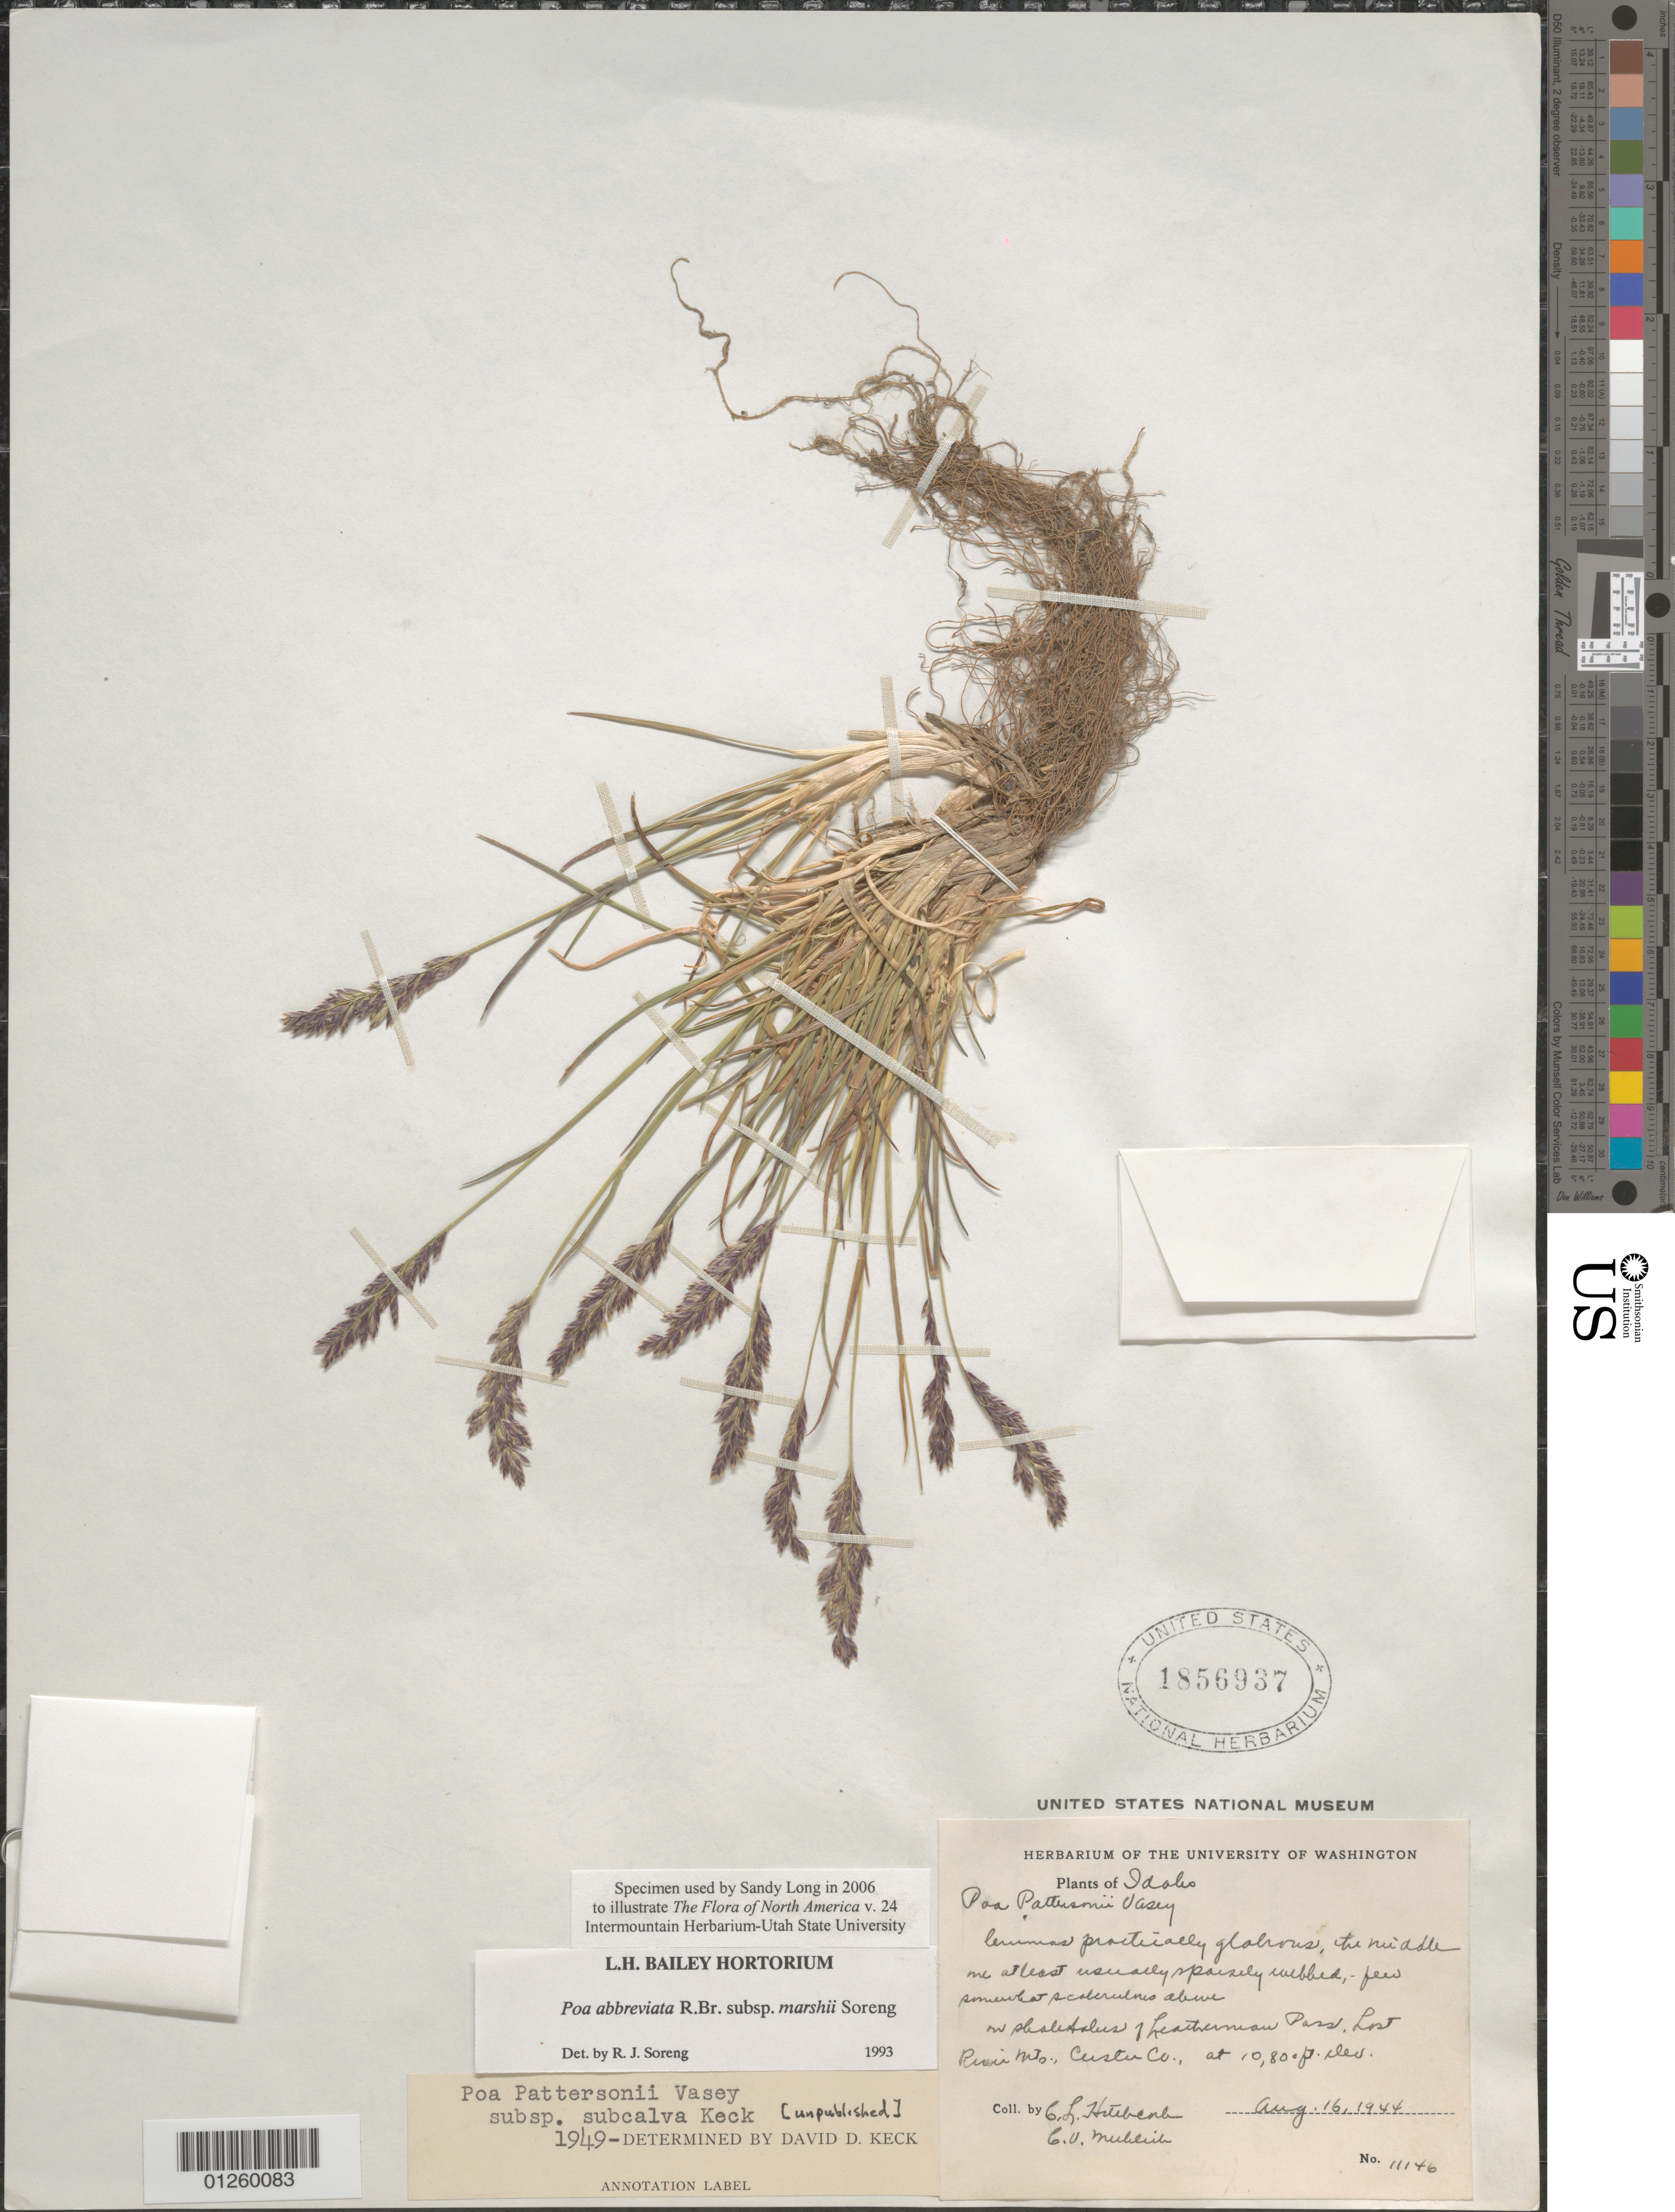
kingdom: Plantae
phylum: Tracheophyta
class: Liliopsida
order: Poales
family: Poaceae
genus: Poa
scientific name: Poa abbreviata subsp. marshii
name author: Soreng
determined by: Soreng, Robert J., Research Associate (BOT), Smithsonian Institution - National Museum of Natural History (UNITED STATES)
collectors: C. L. Hitchcock & C. Muhlick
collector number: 11146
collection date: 1944-08-16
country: United States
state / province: Idaho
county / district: Custer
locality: Lost River Mts., Leatherman Pass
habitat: on shale talus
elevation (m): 3292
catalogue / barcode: US 1856937